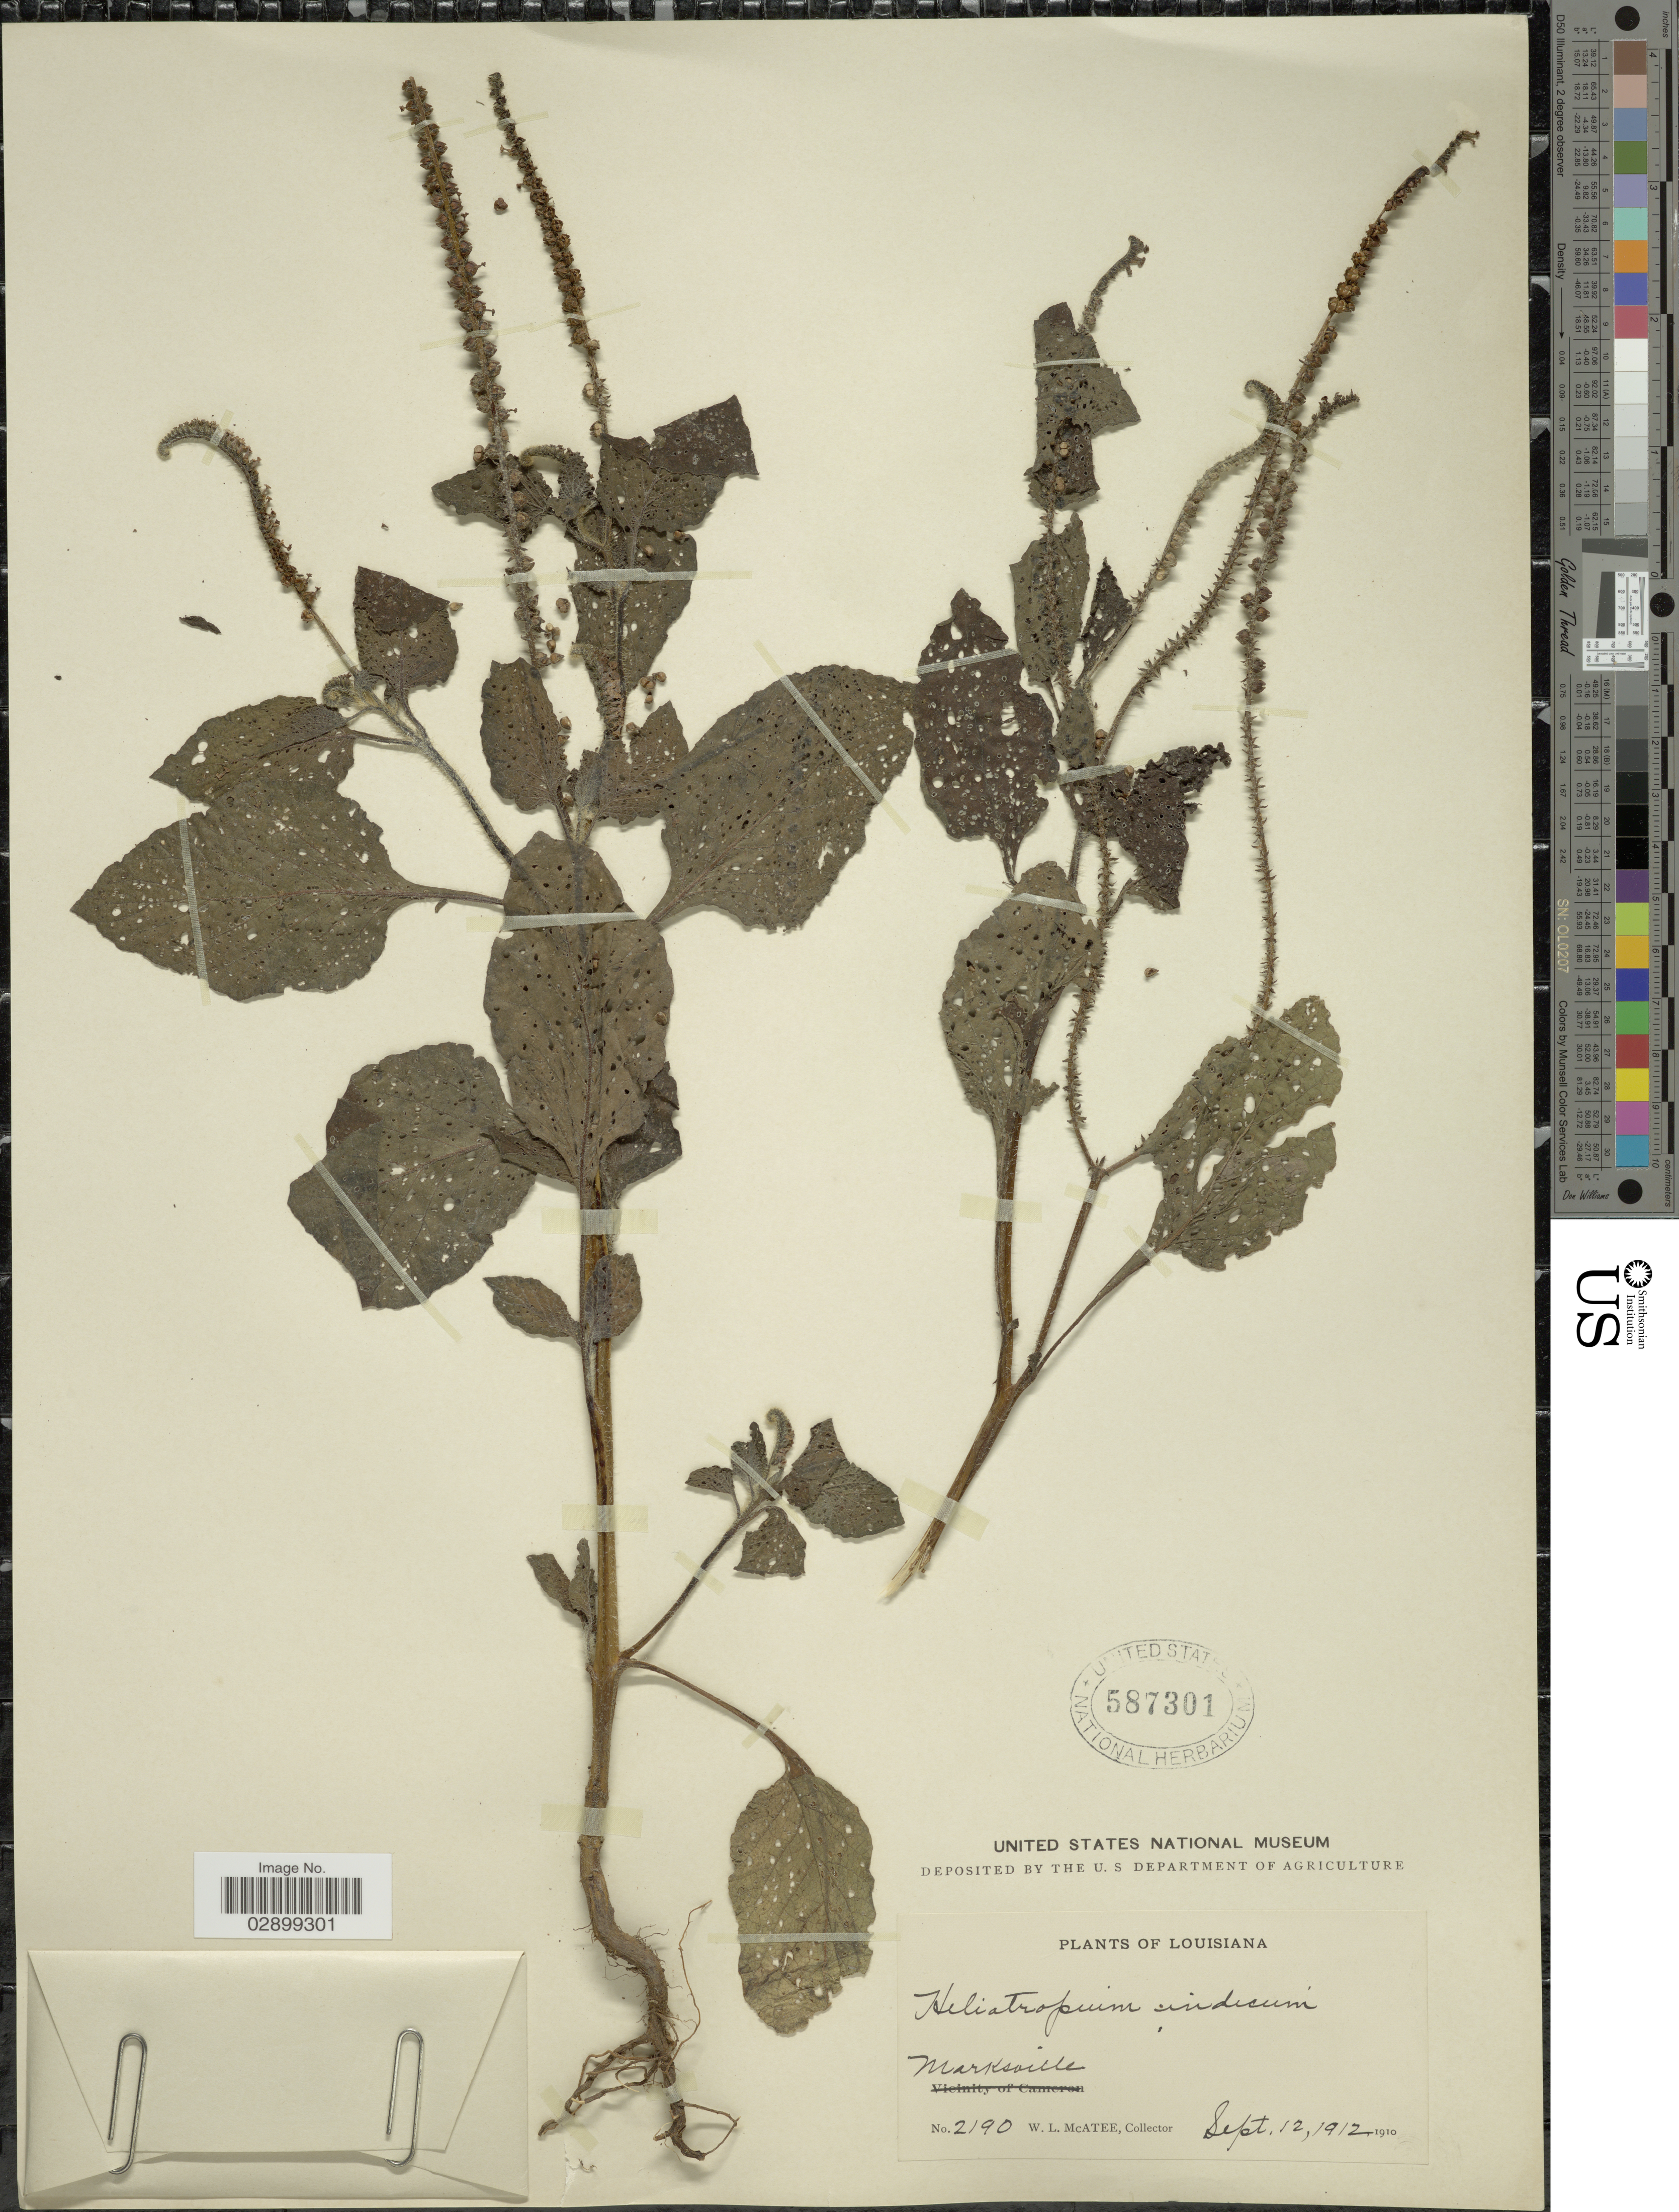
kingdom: Plantae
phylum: Tracheophyta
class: Magnoliopsida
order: Boraginales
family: Heliotropiaceae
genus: Heliotropium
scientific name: Heliotropium indicum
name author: L.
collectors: W. McAtee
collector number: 2190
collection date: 1912-09-12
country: United States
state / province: Louisiana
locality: Marksville.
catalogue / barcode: US 587301